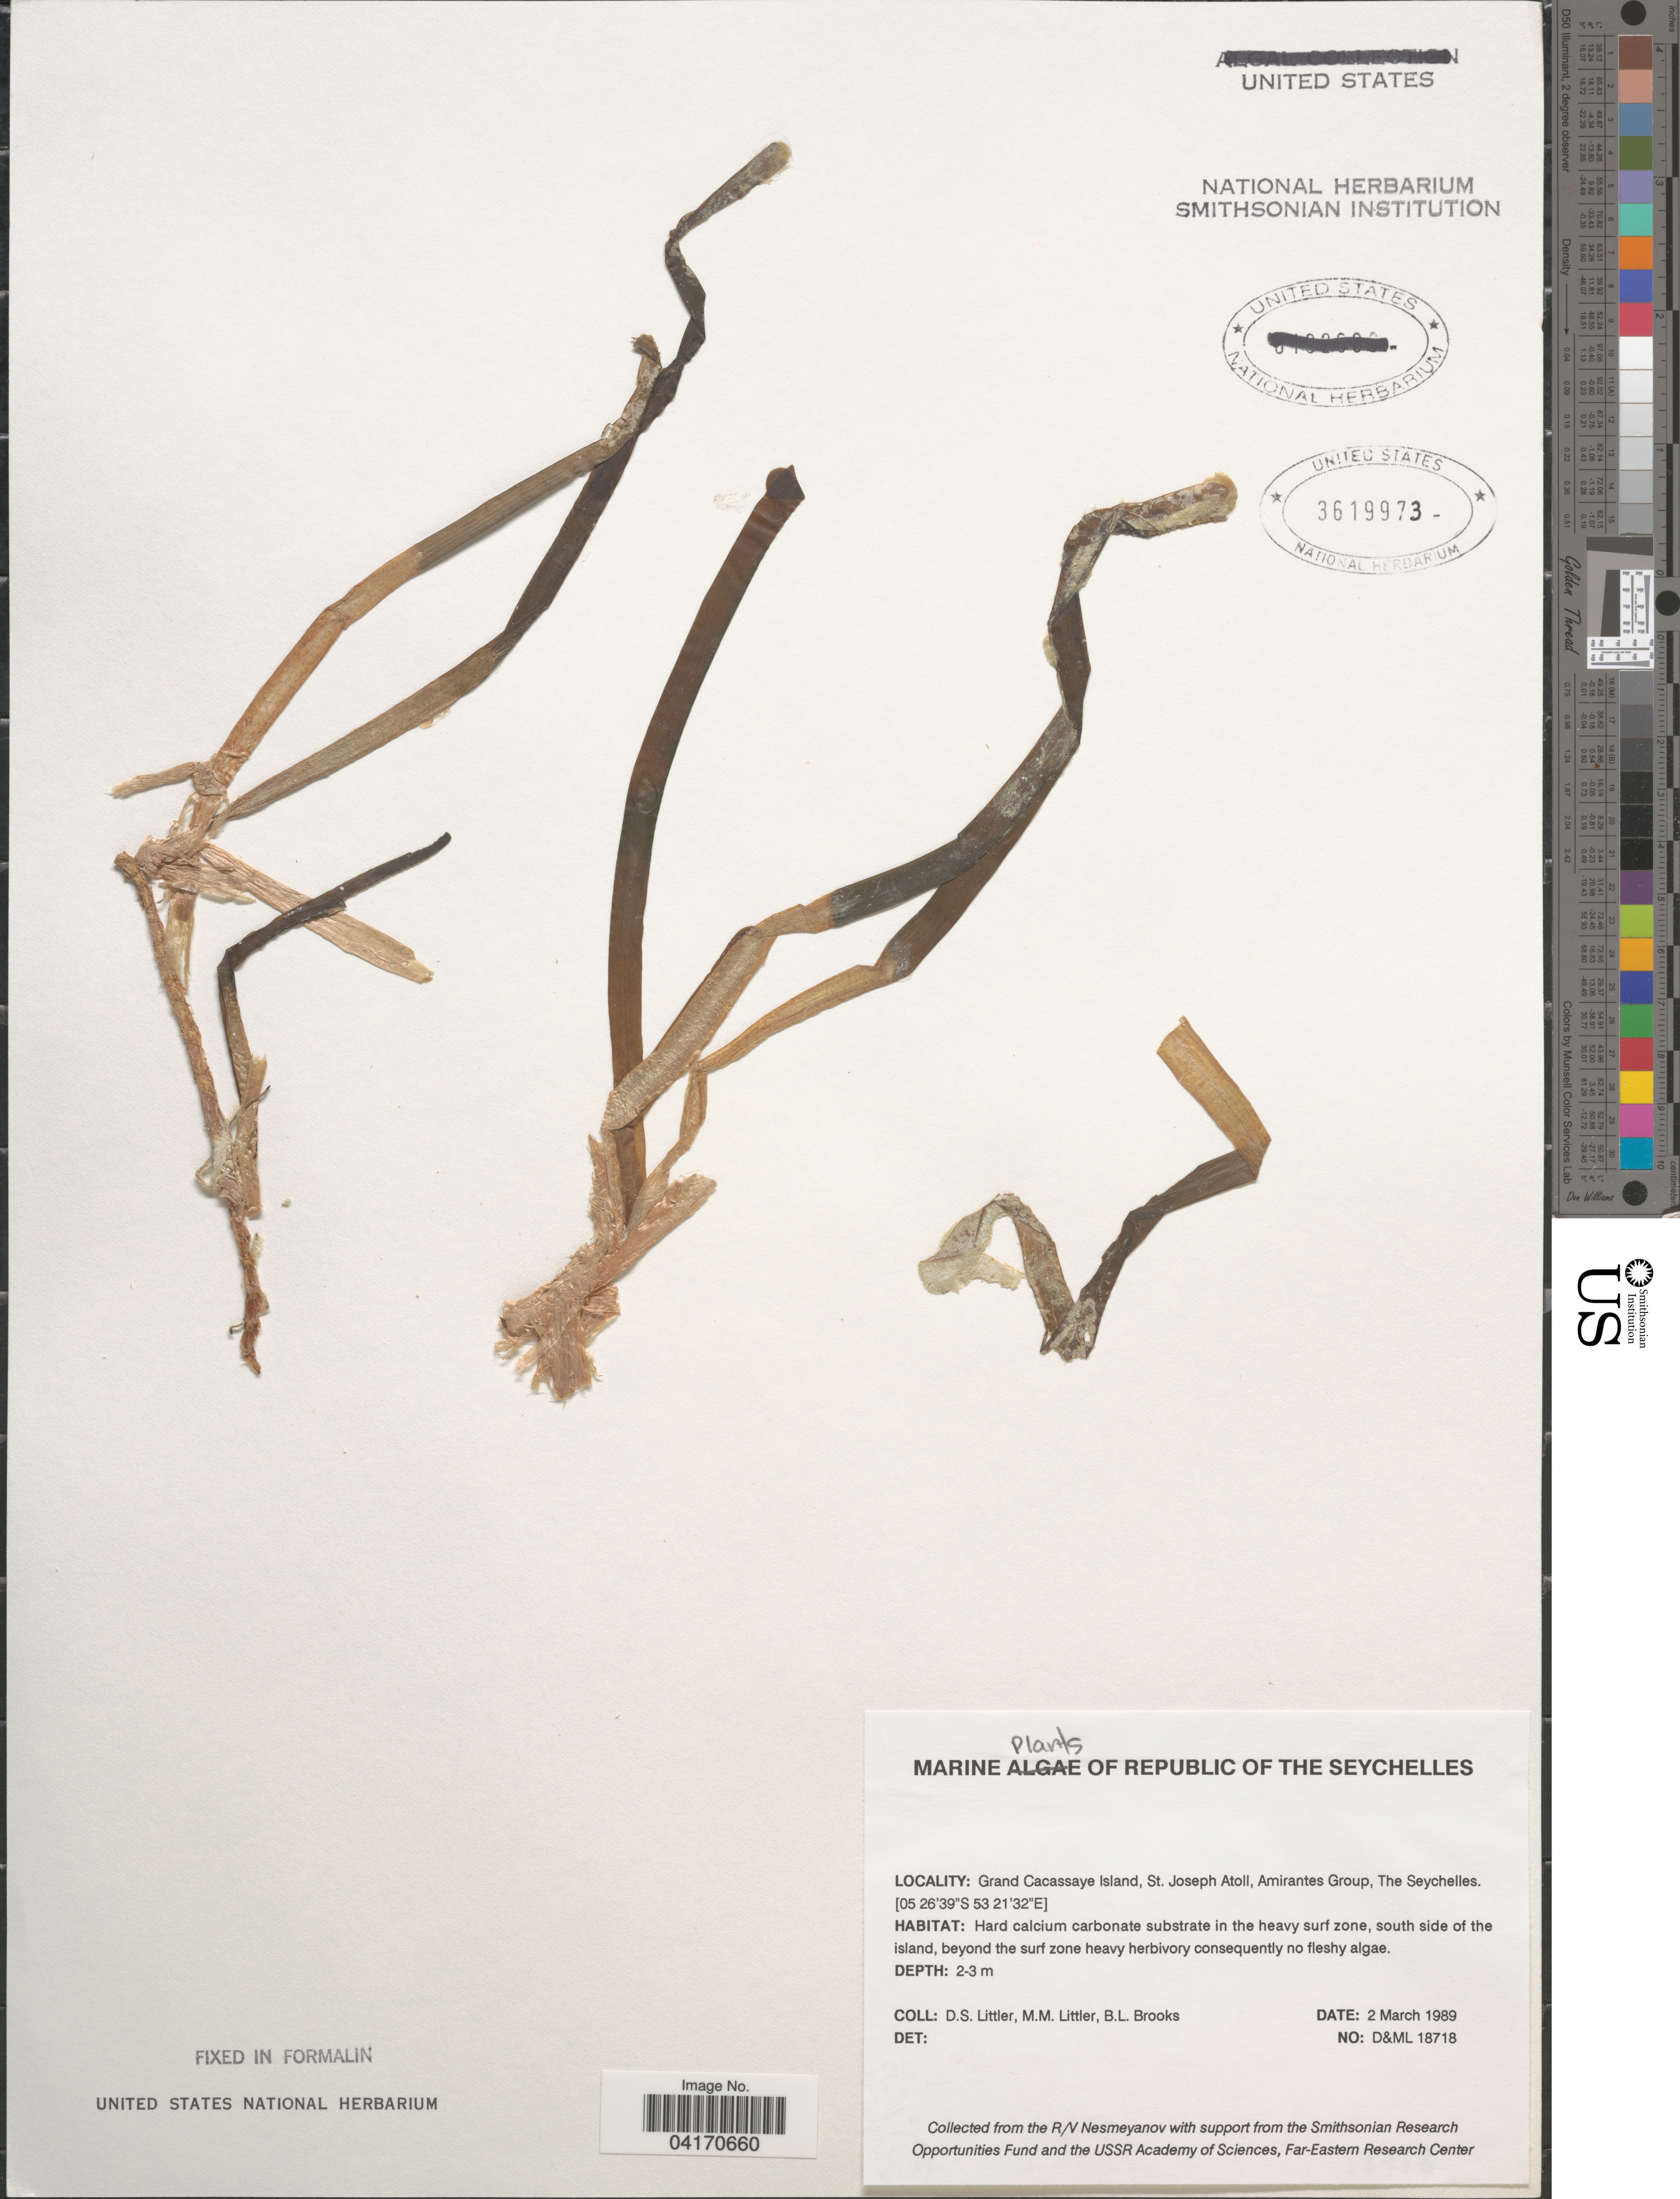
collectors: D. S. Littler & B. Brooks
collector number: D&ML 18718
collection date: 1989-03-02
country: Seychelles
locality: Republic of the Seychelles. Grand Cacassaye Island, St. Joseph Atoll, Amirantes Group, The Seychelles.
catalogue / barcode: US 3619973